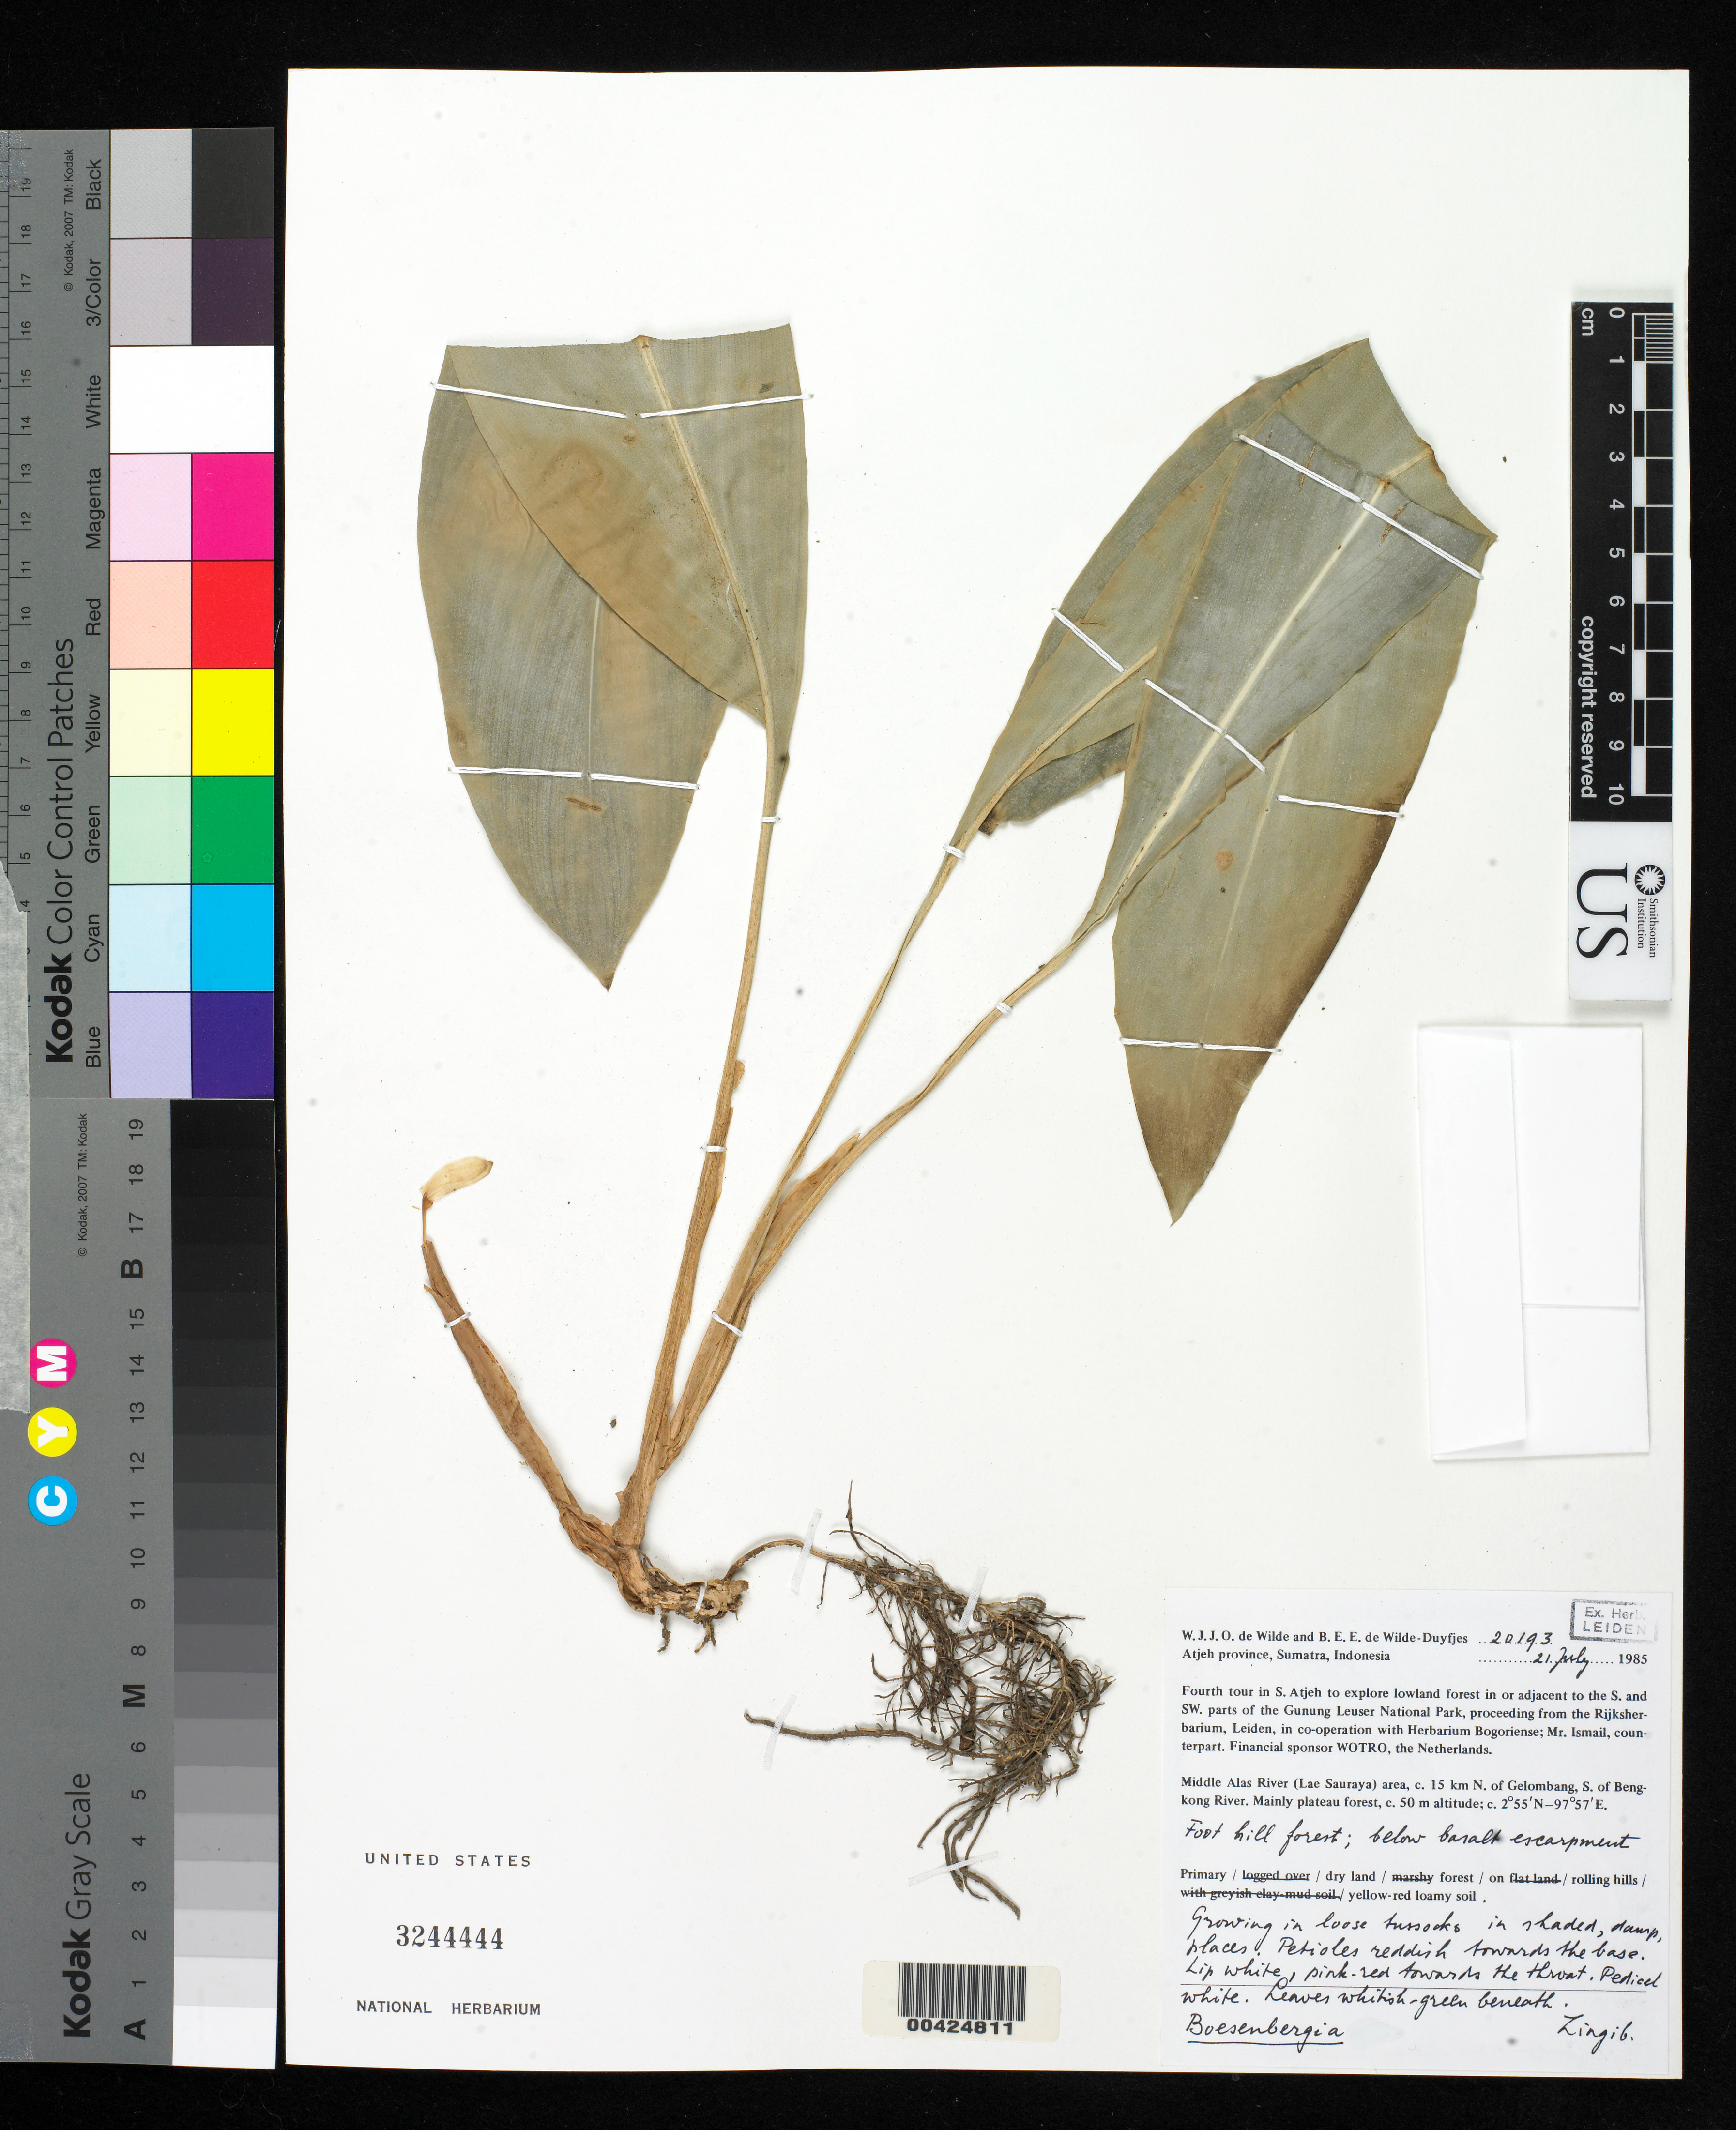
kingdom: Plantae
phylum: Tracheophyta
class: Liliopsida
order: Zingiberales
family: Zingiberaceae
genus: Boesenbergia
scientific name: Boesenbergia sp.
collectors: W. J. de Wilde & B. E. de Wilde-Duyfjes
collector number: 20193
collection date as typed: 21 Jul 1985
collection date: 1985-07-21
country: Indonesia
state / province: Sumatra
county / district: Aceh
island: Sumatra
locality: S and SW parts of the Gunung Leuser National Park. Middle Alas River (Lae Sauraya) area, c. 15 km N. of Gelombang, S. of Bengkong River.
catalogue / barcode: US 3244444